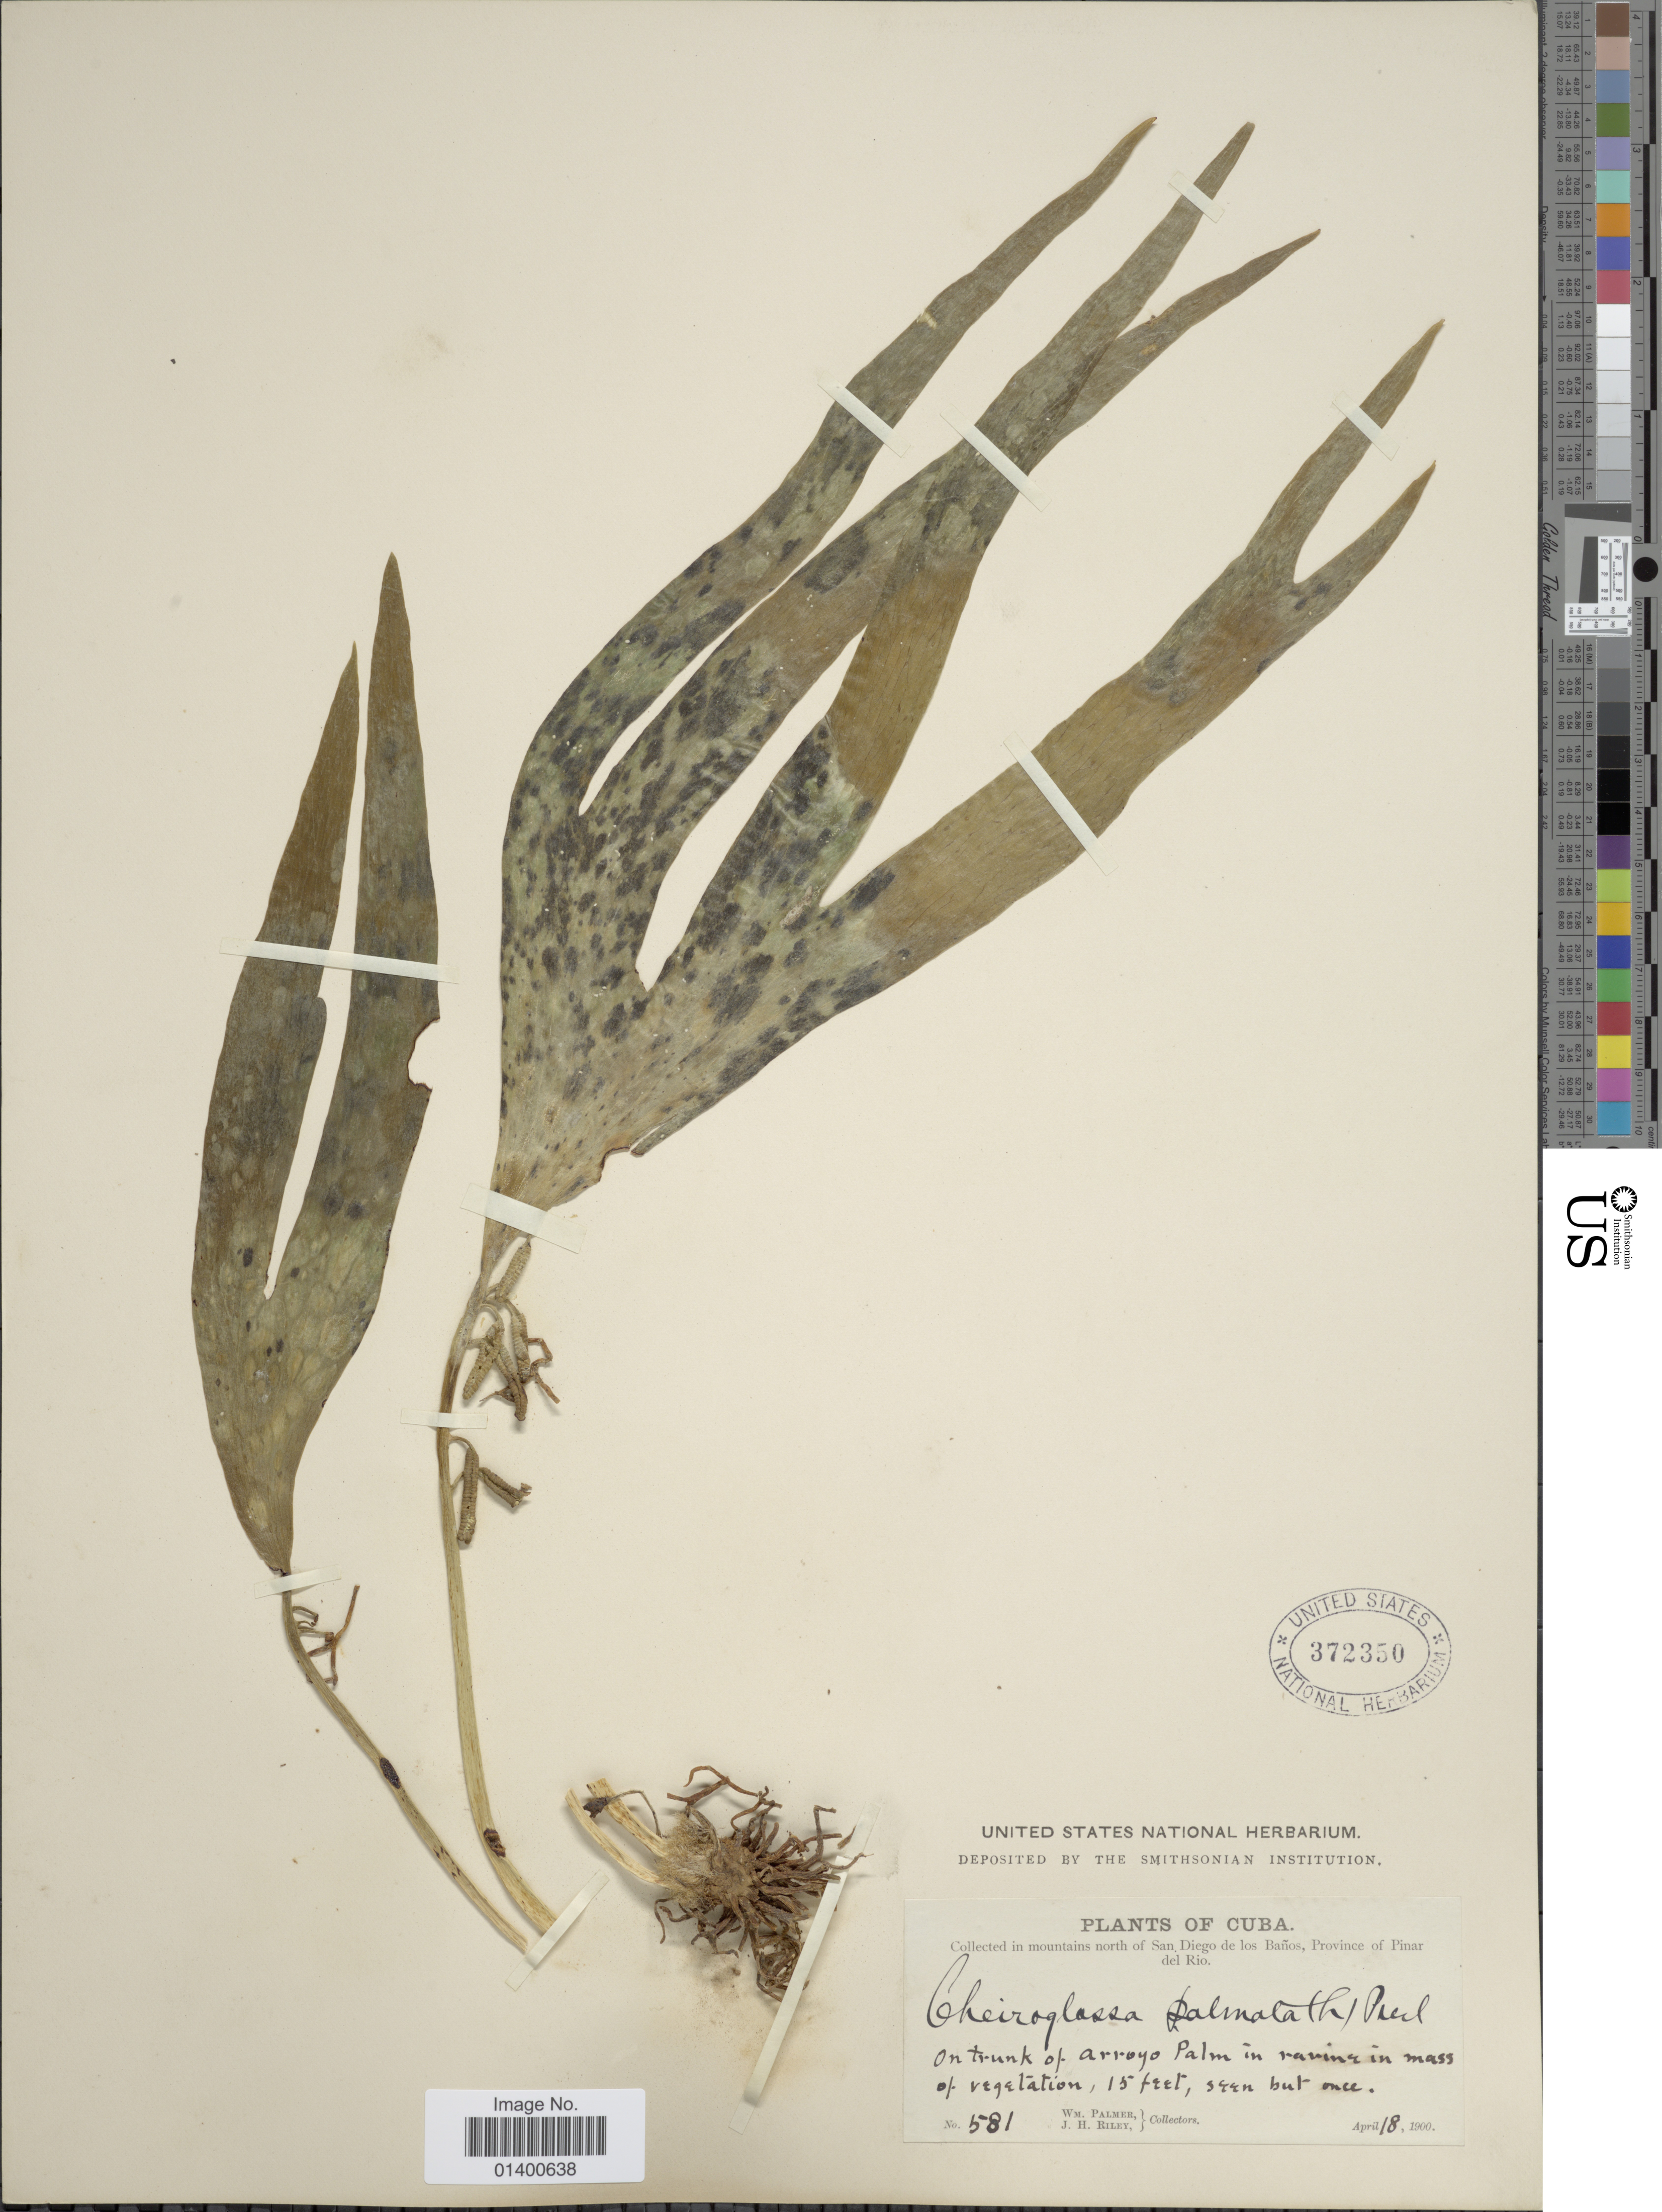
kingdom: Plantae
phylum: Tracheophyta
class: Polypodiopsida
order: Ophioglossales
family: Ophioglossaceae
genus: Cheiroglossa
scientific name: Cheiroglossa palmata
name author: (L.) C. Presl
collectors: W. Palmer & J. H. Riley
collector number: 581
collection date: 1900-04-18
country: Cuba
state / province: Pinar del Río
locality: Mountains north of San Diego de los Baños, on trunk of arroyo Palm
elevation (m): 5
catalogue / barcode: US 372350